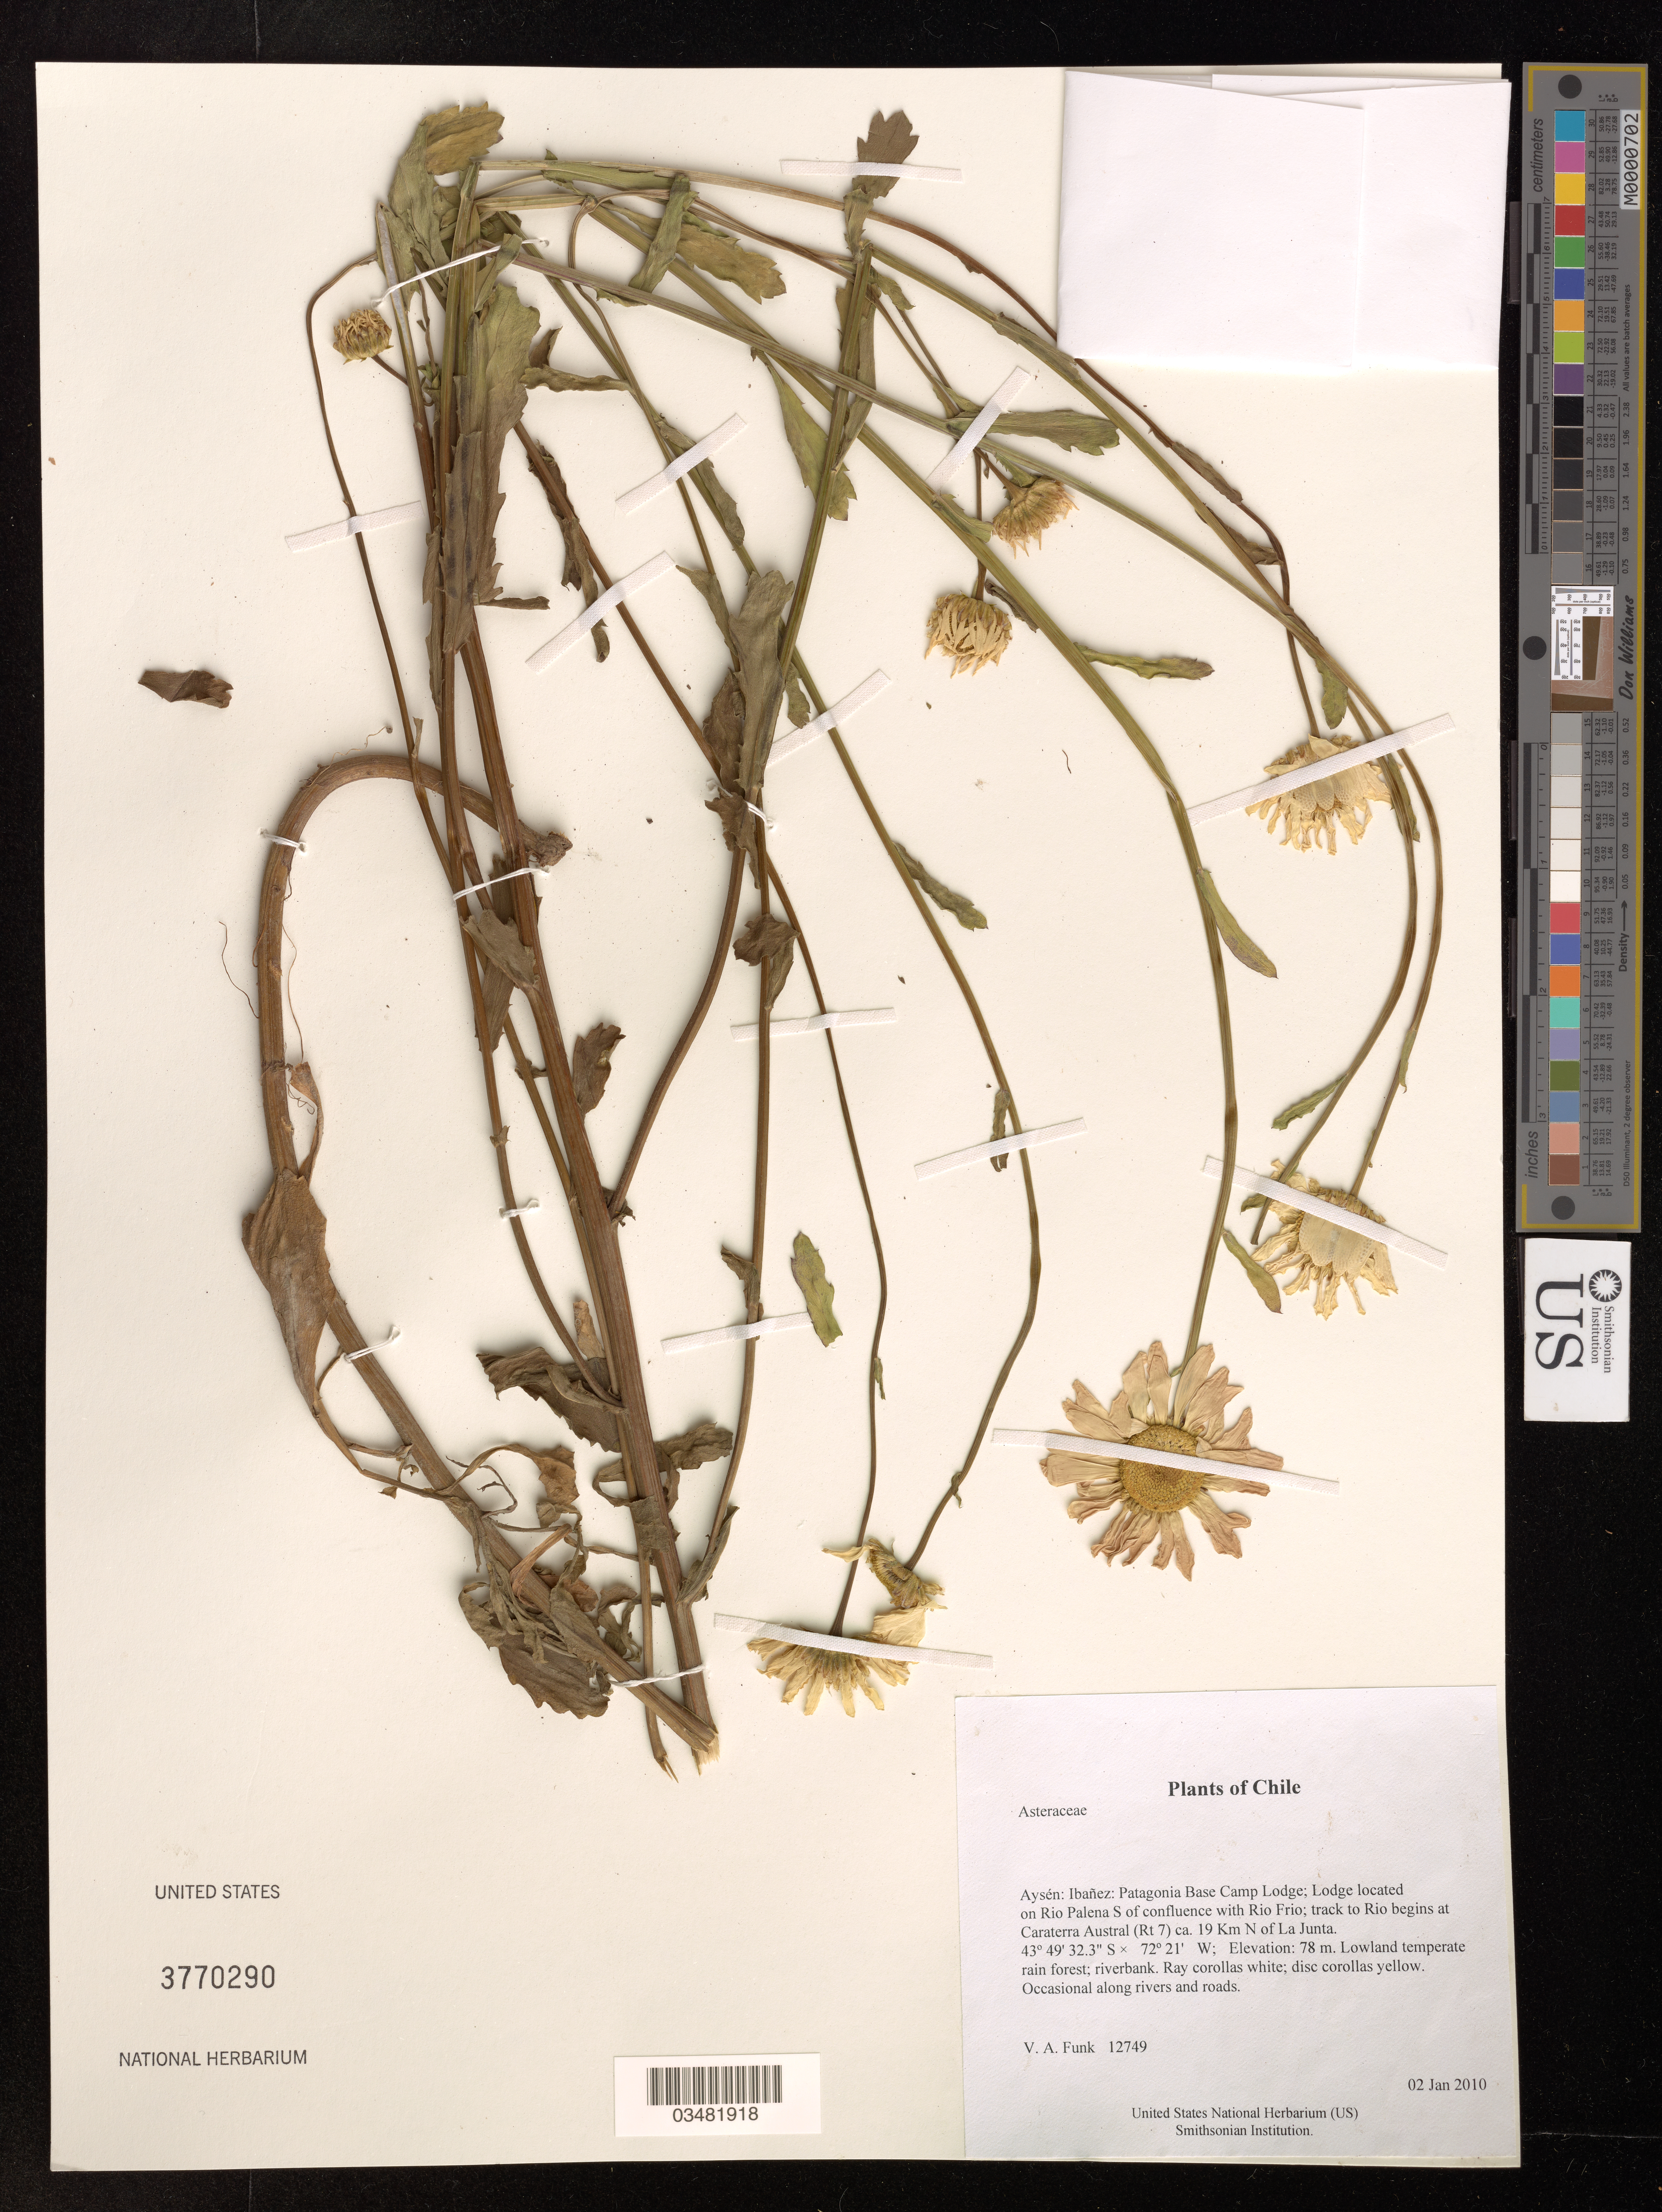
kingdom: Plantae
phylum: Tracheophyta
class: Magnoliopsida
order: Asterales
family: Asteraceae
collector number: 12749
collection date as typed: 2 Jan 2010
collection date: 2010-01-02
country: Chile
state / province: Aisén (XI)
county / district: Ibañez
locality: Patagonia Base Camp Lodge; Lodge located on Rio Palena S of confluence with Rio Frio; track to Rio begins at Caraterra Austral (Rt 7) ca. 19 Km N of La Junta.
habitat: Lowland temperate rain forest; river bank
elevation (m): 78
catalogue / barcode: US 3770290